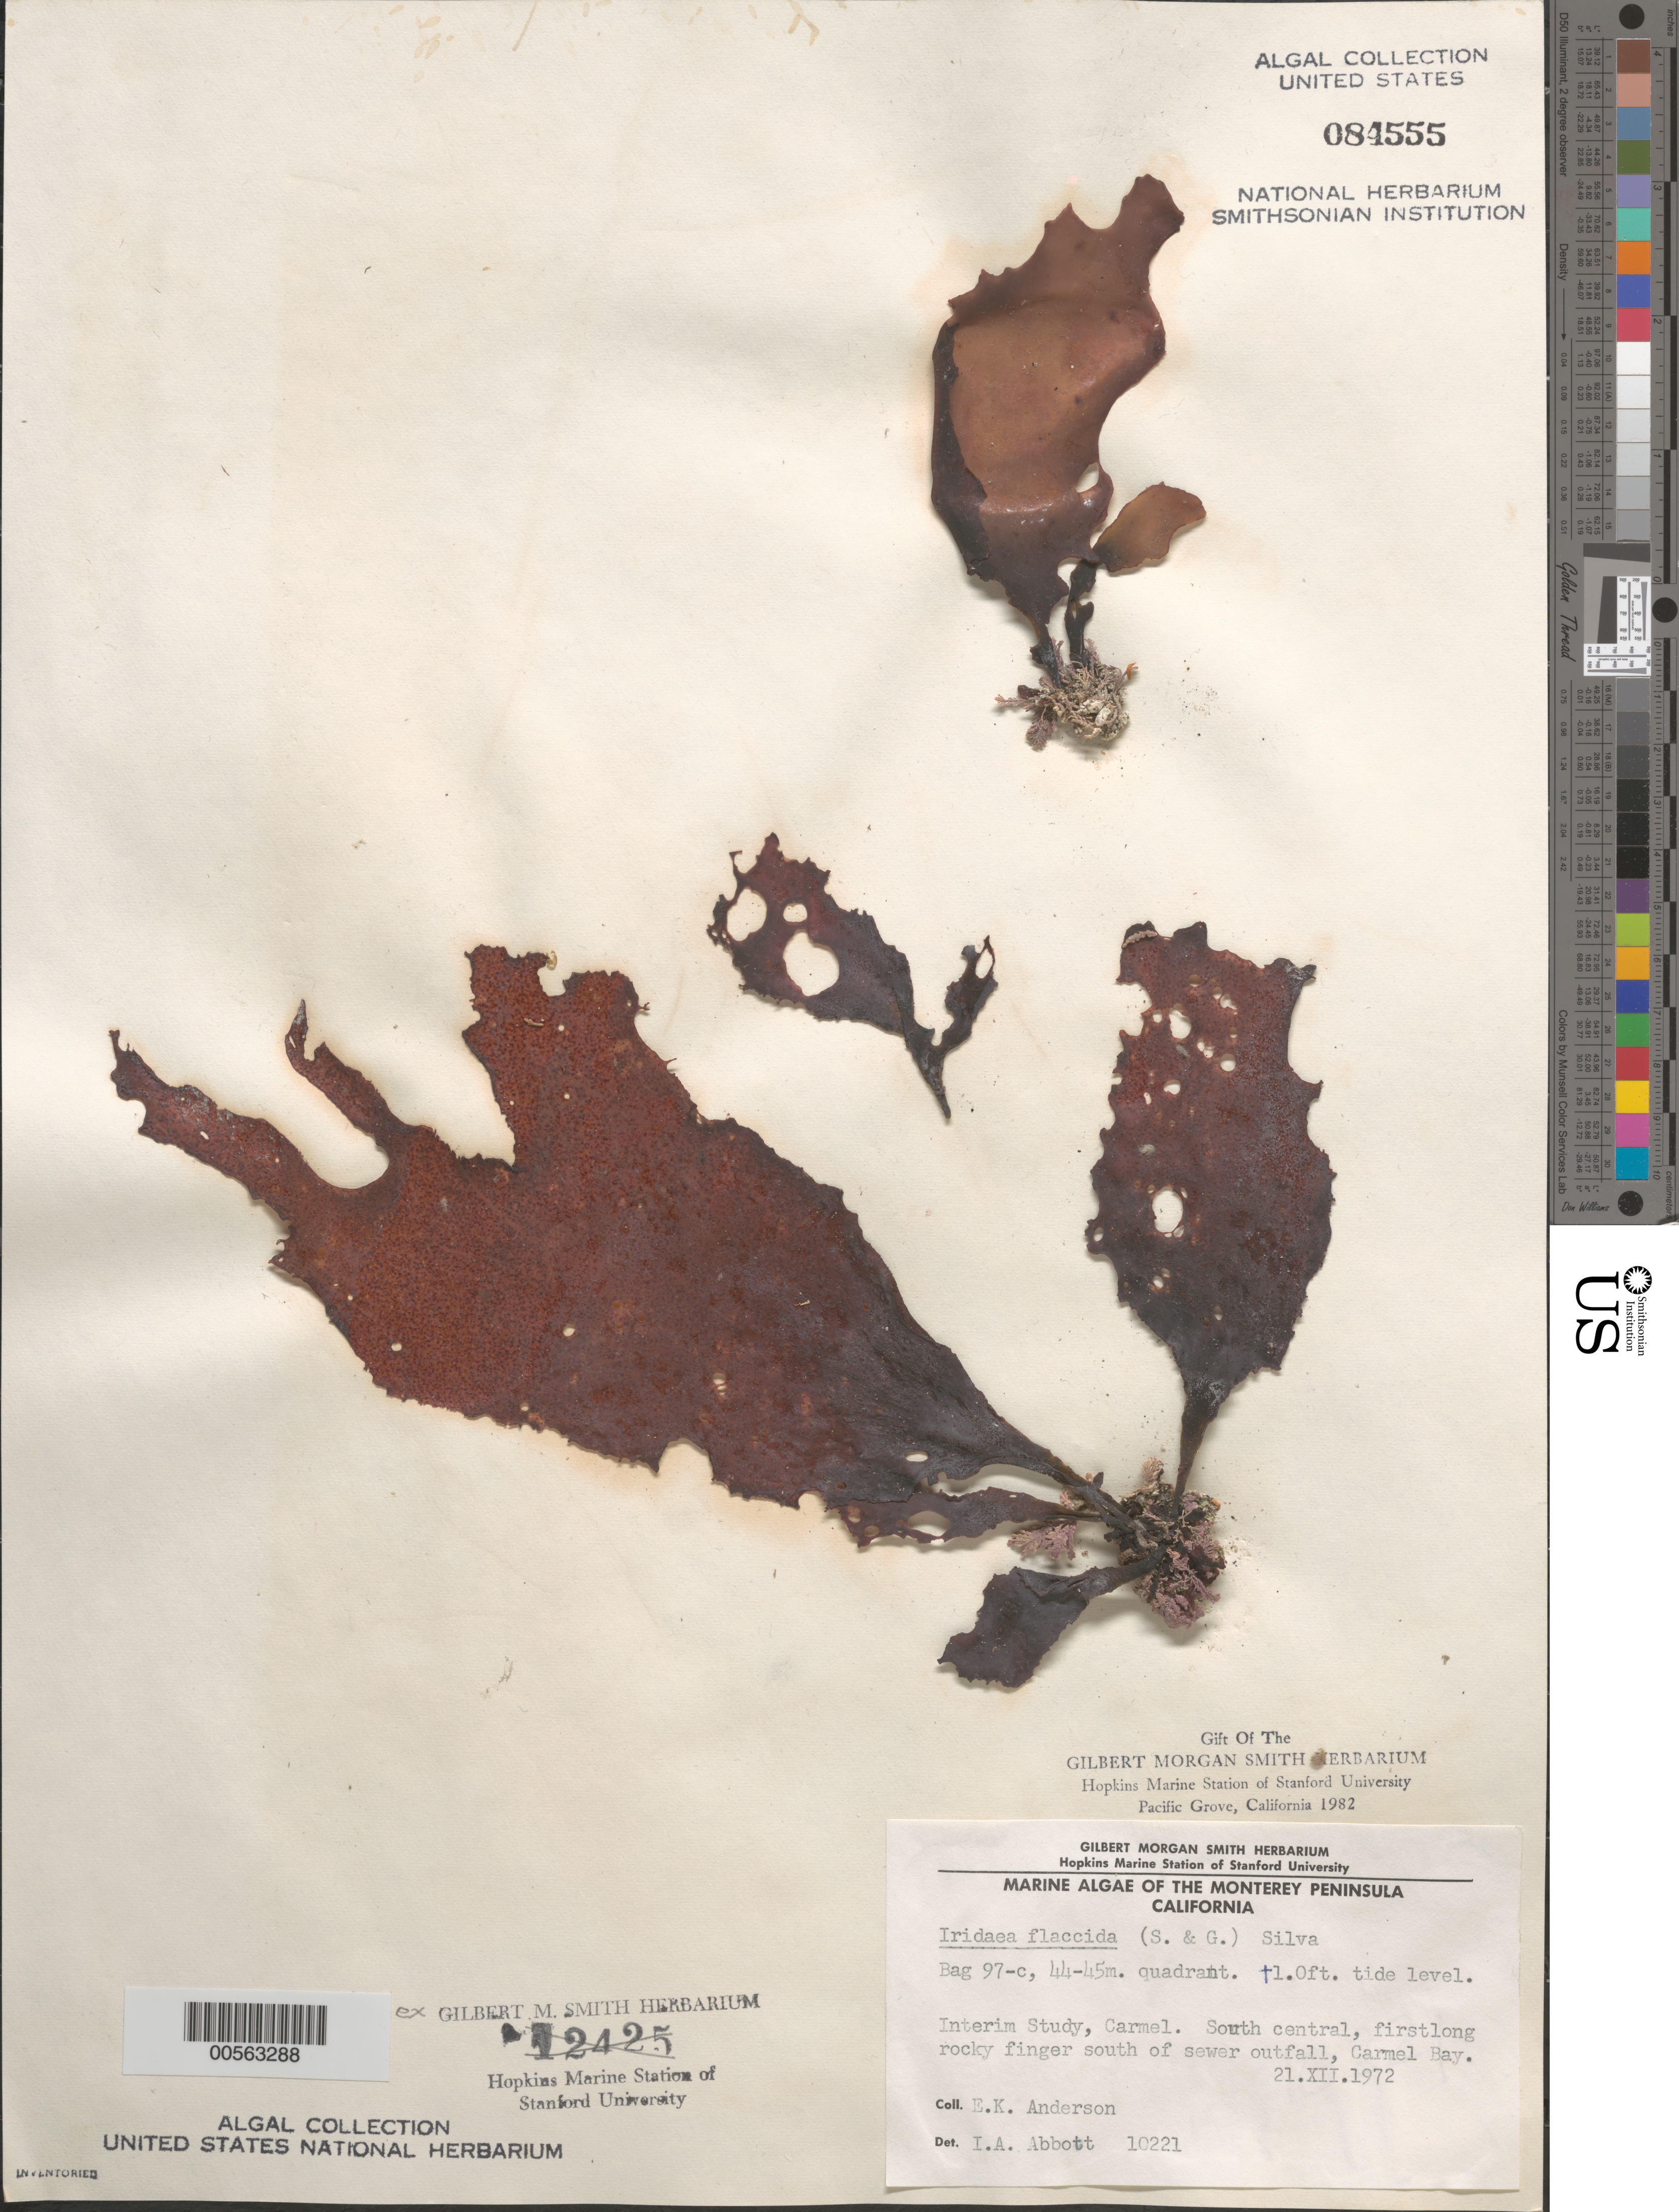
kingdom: Plantae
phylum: Rhodophyta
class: Florideophyceae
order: Gigartinales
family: Gigartinaceae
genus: Mazzaella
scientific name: Mazzaella flaccida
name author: (Setchell & N.L. Gardner) Fredericq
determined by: Algae name updating Project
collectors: E. K. Anderson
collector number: IAA 10221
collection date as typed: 21 Dec 1972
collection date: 1972-12-21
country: United States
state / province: California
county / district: Monterey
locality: Carmel Bay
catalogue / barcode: US 84555